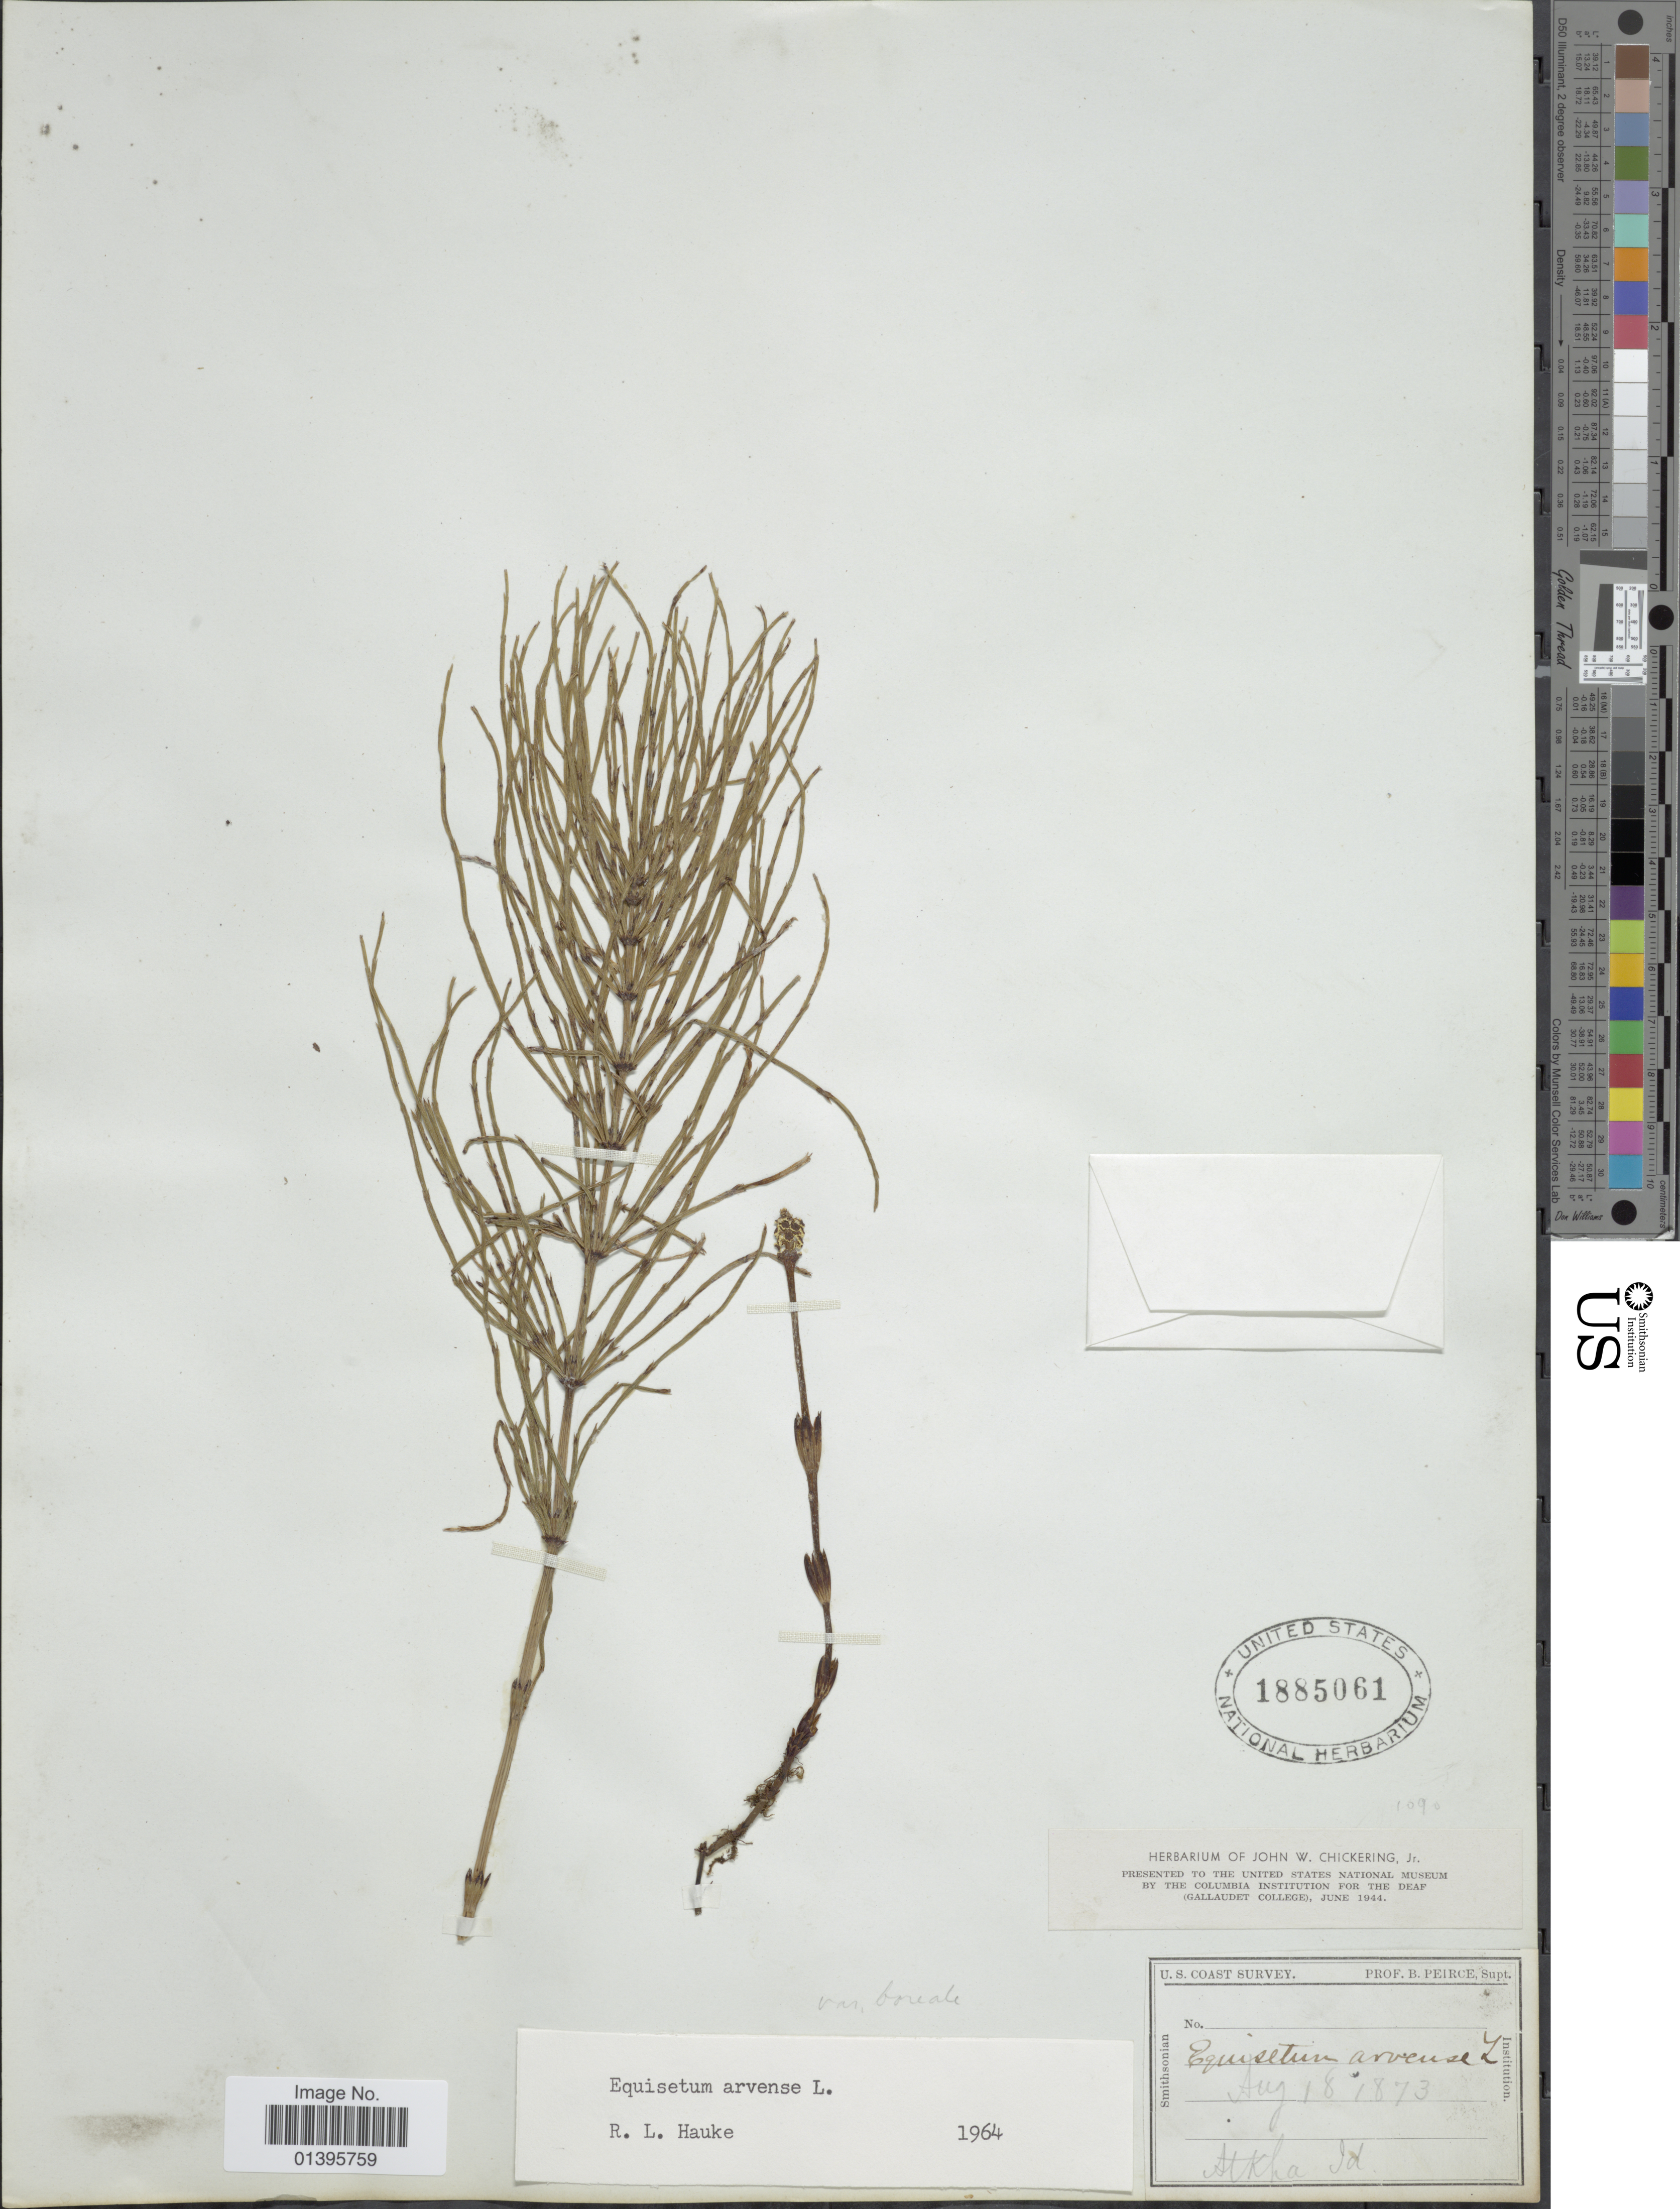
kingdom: Plantae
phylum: Tracheophyta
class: Polypodiopsida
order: Equisetales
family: Equisetaceae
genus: Equisetum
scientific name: Equisetum arvense var. boreale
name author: (Bong.) Rupr.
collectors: B. Peirce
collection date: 1873-08-18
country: United States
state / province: Alaska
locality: Atka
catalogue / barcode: US 1885061